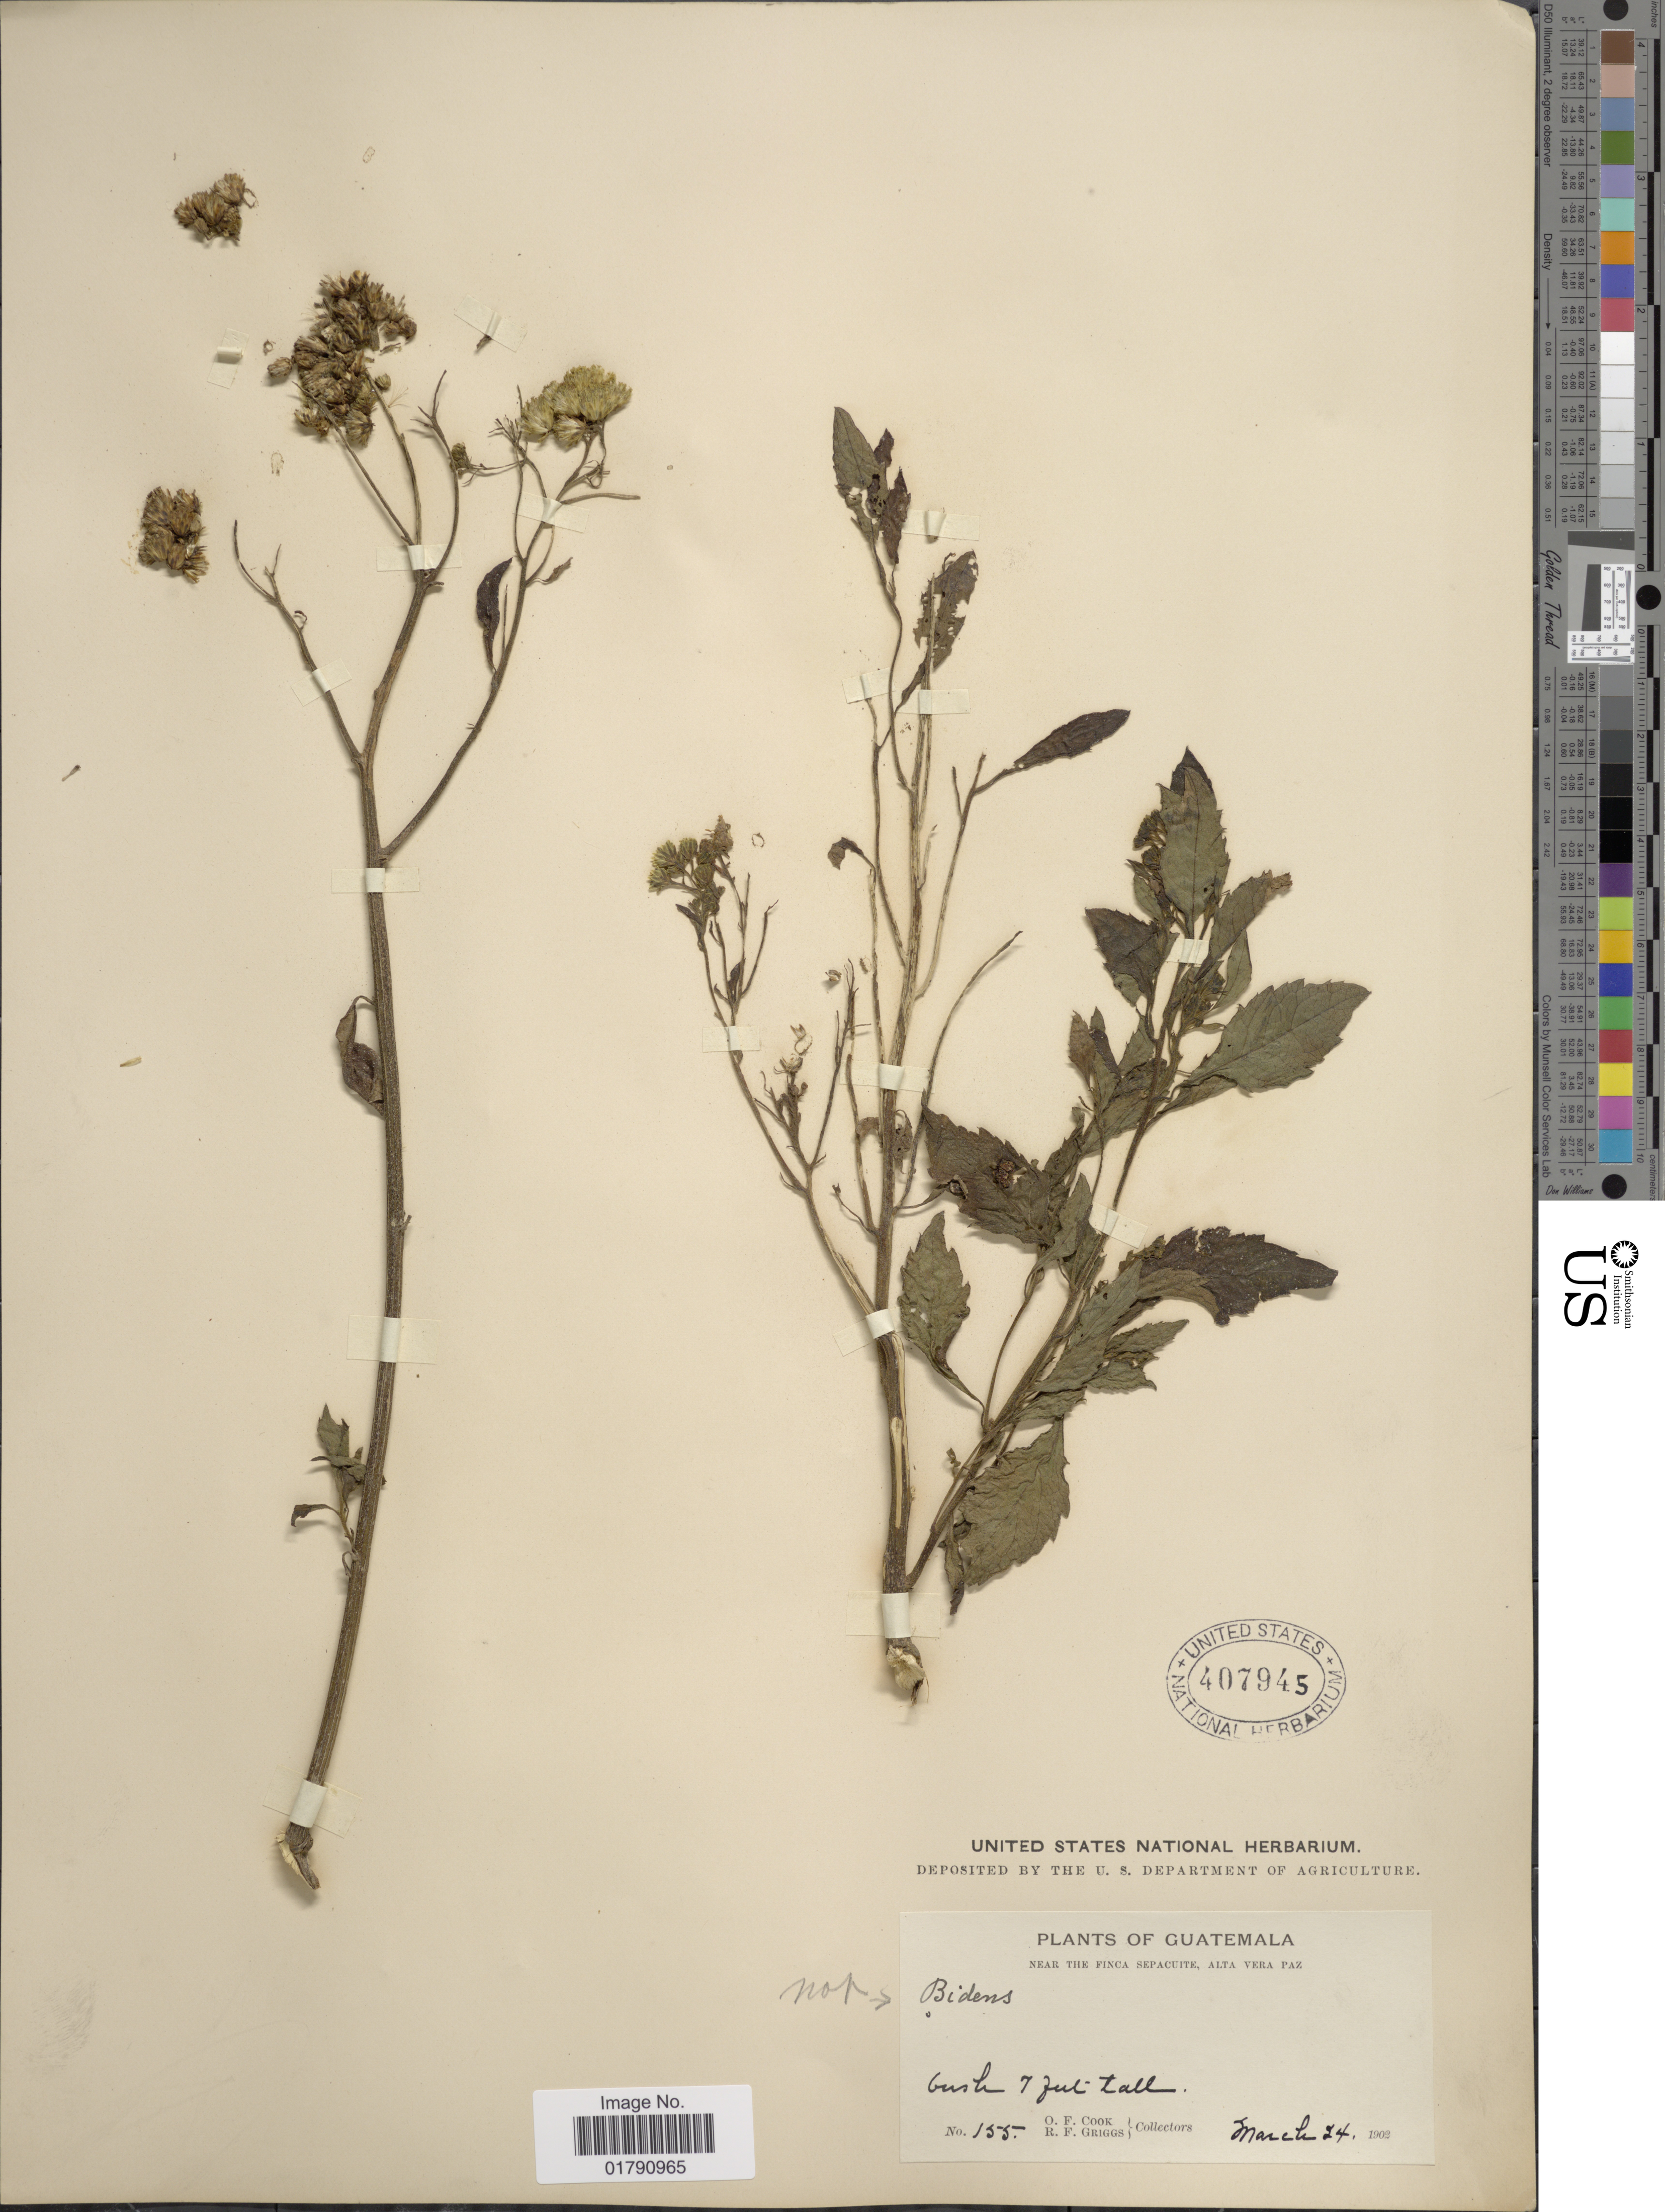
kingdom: Plantae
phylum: Tracheophyta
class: Magnoliopsida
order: Asterales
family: Asteraceae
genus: Neurolaena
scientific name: Neurolaena lobata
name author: (L.) R. Br. ex Cass.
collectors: O. F. Cook & R. F. Griggs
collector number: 155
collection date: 1902-03-24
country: Guatemala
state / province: Alta Verapaz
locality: Near the Finca Sepacuite, Alta Vera Paz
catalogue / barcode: US 407945